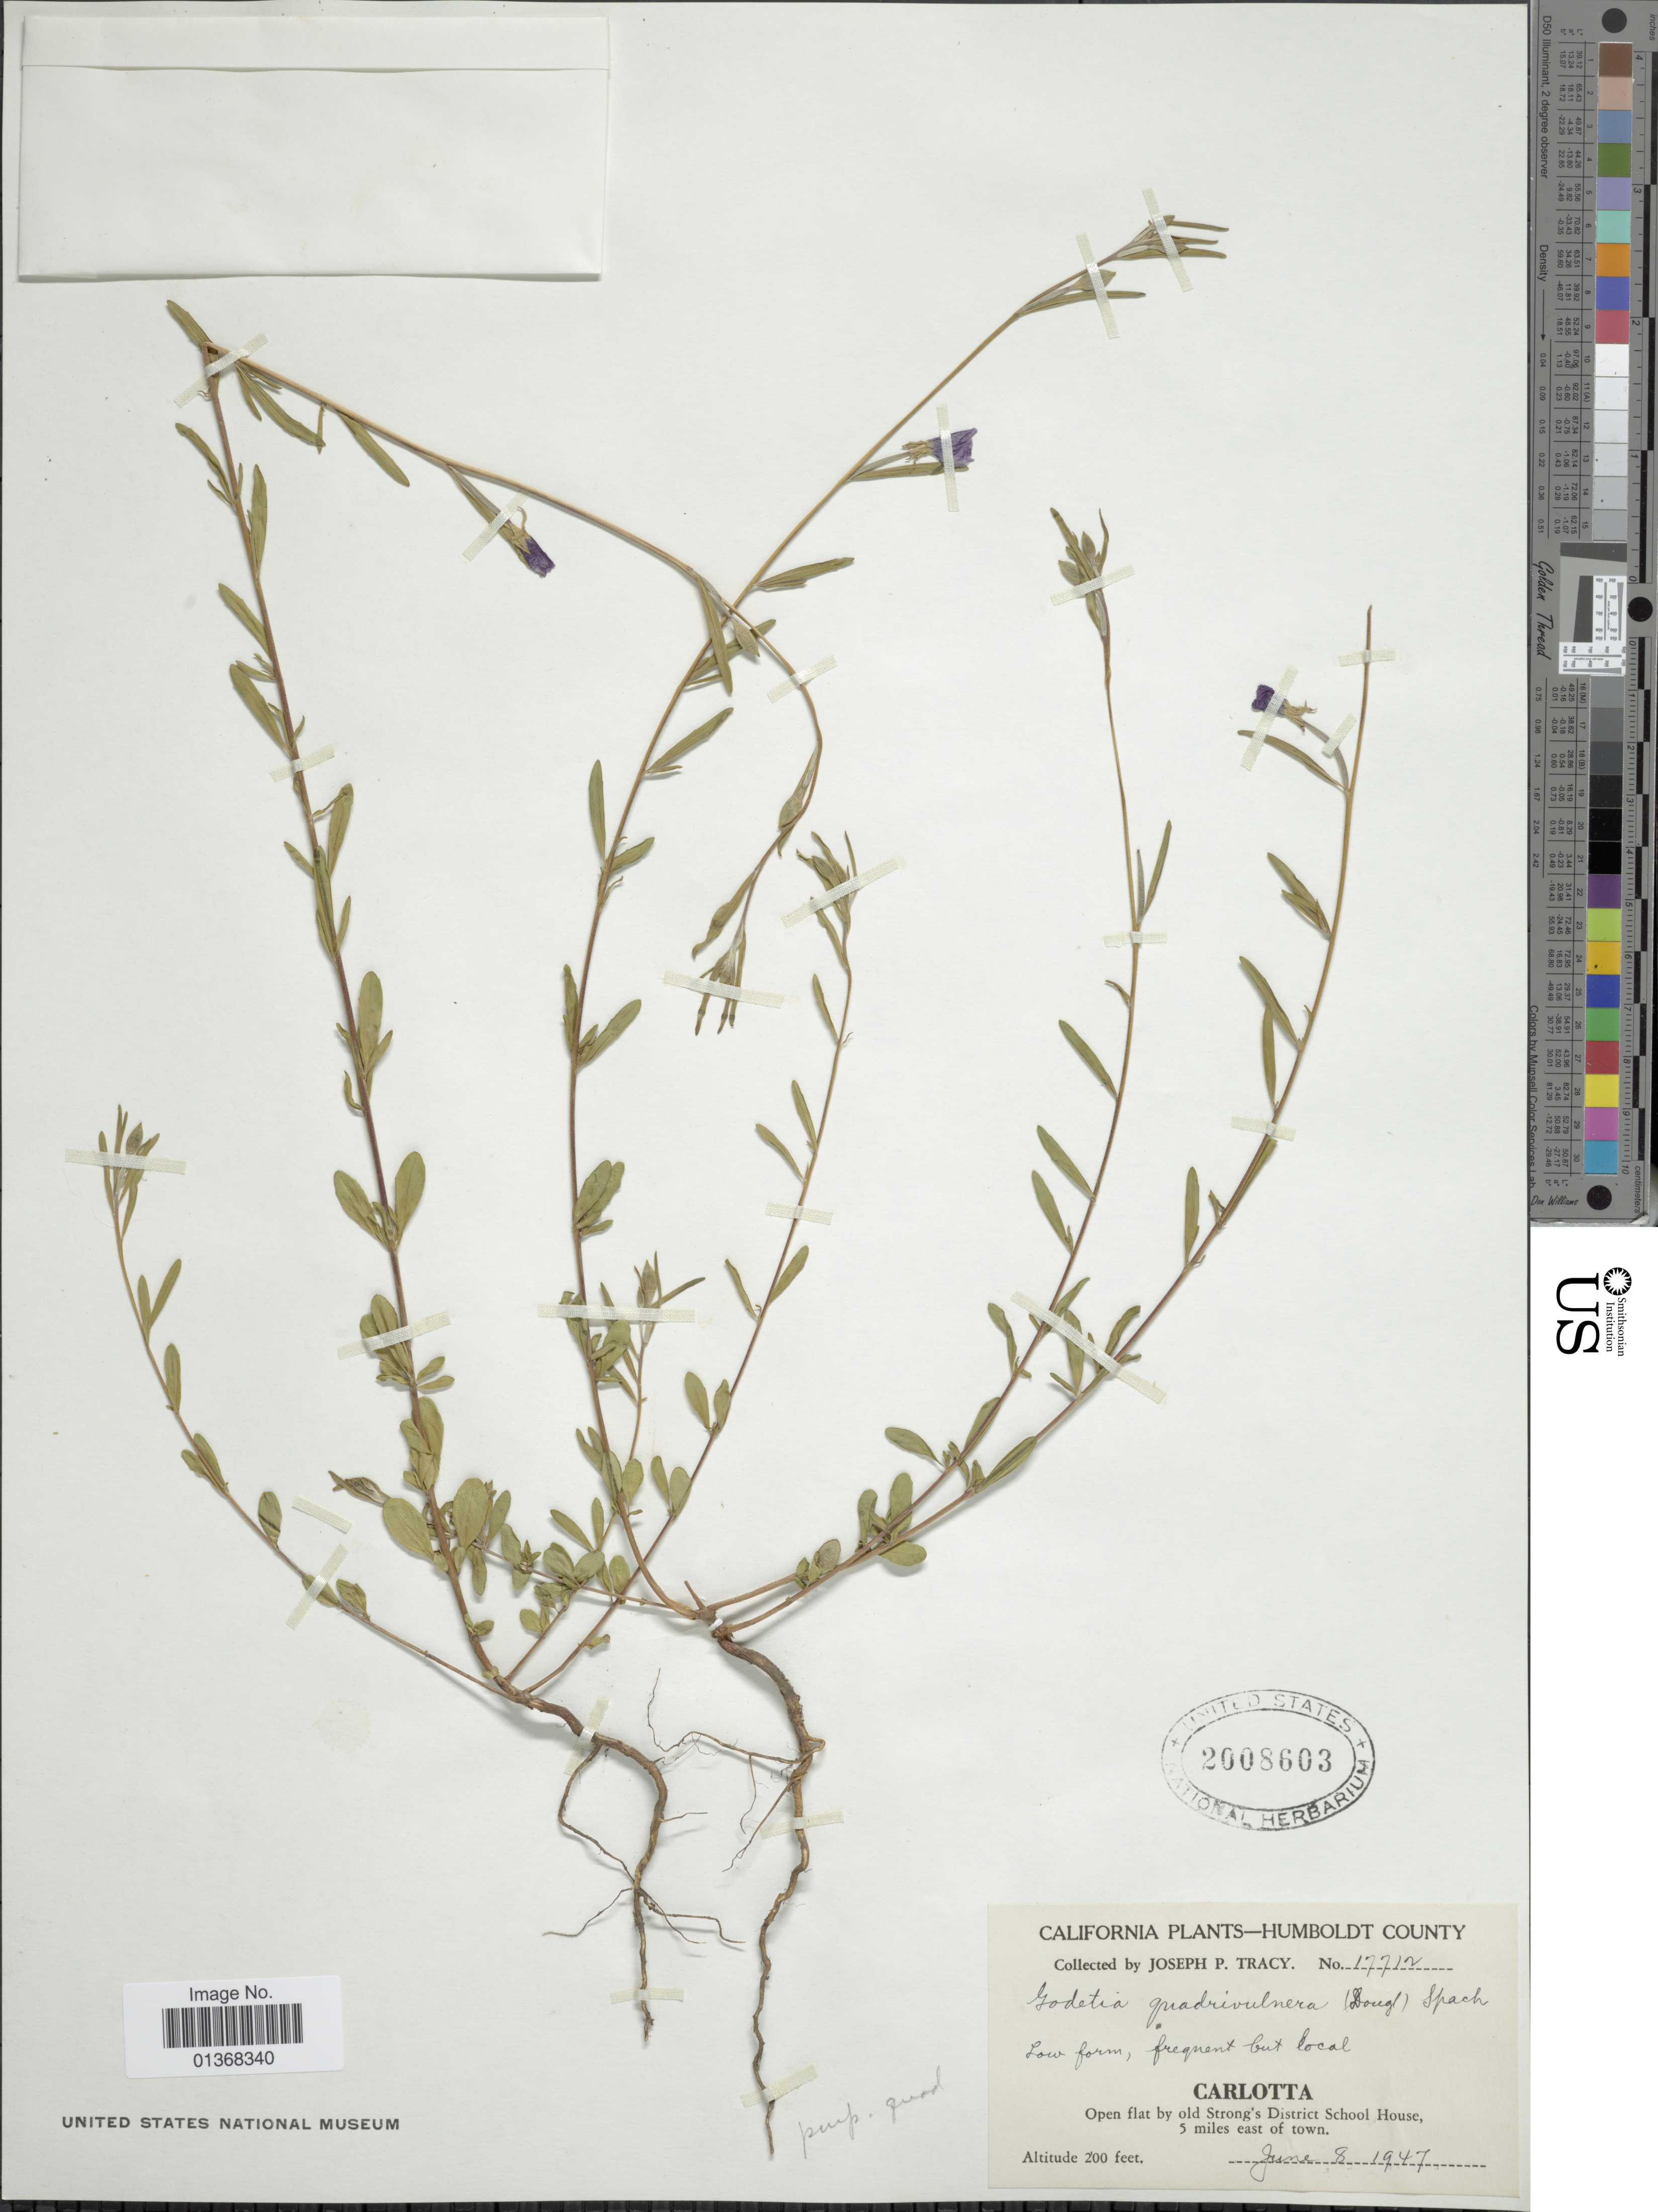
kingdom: Plantae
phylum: Tracheophyta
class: Magnoliopsida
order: Myrtales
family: Onagraceae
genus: Clarkia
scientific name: Clarkia purpurea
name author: (Curtis) A. Nelson & J.F. Macbr.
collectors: J. Tracy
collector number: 17712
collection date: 1947-06-08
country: United States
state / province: California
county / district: Humboldt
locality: Humboldt County, Carlotta, Open flat by old Strong's District School House, 5 miles east of town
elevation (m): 61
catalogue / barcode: US 2008603